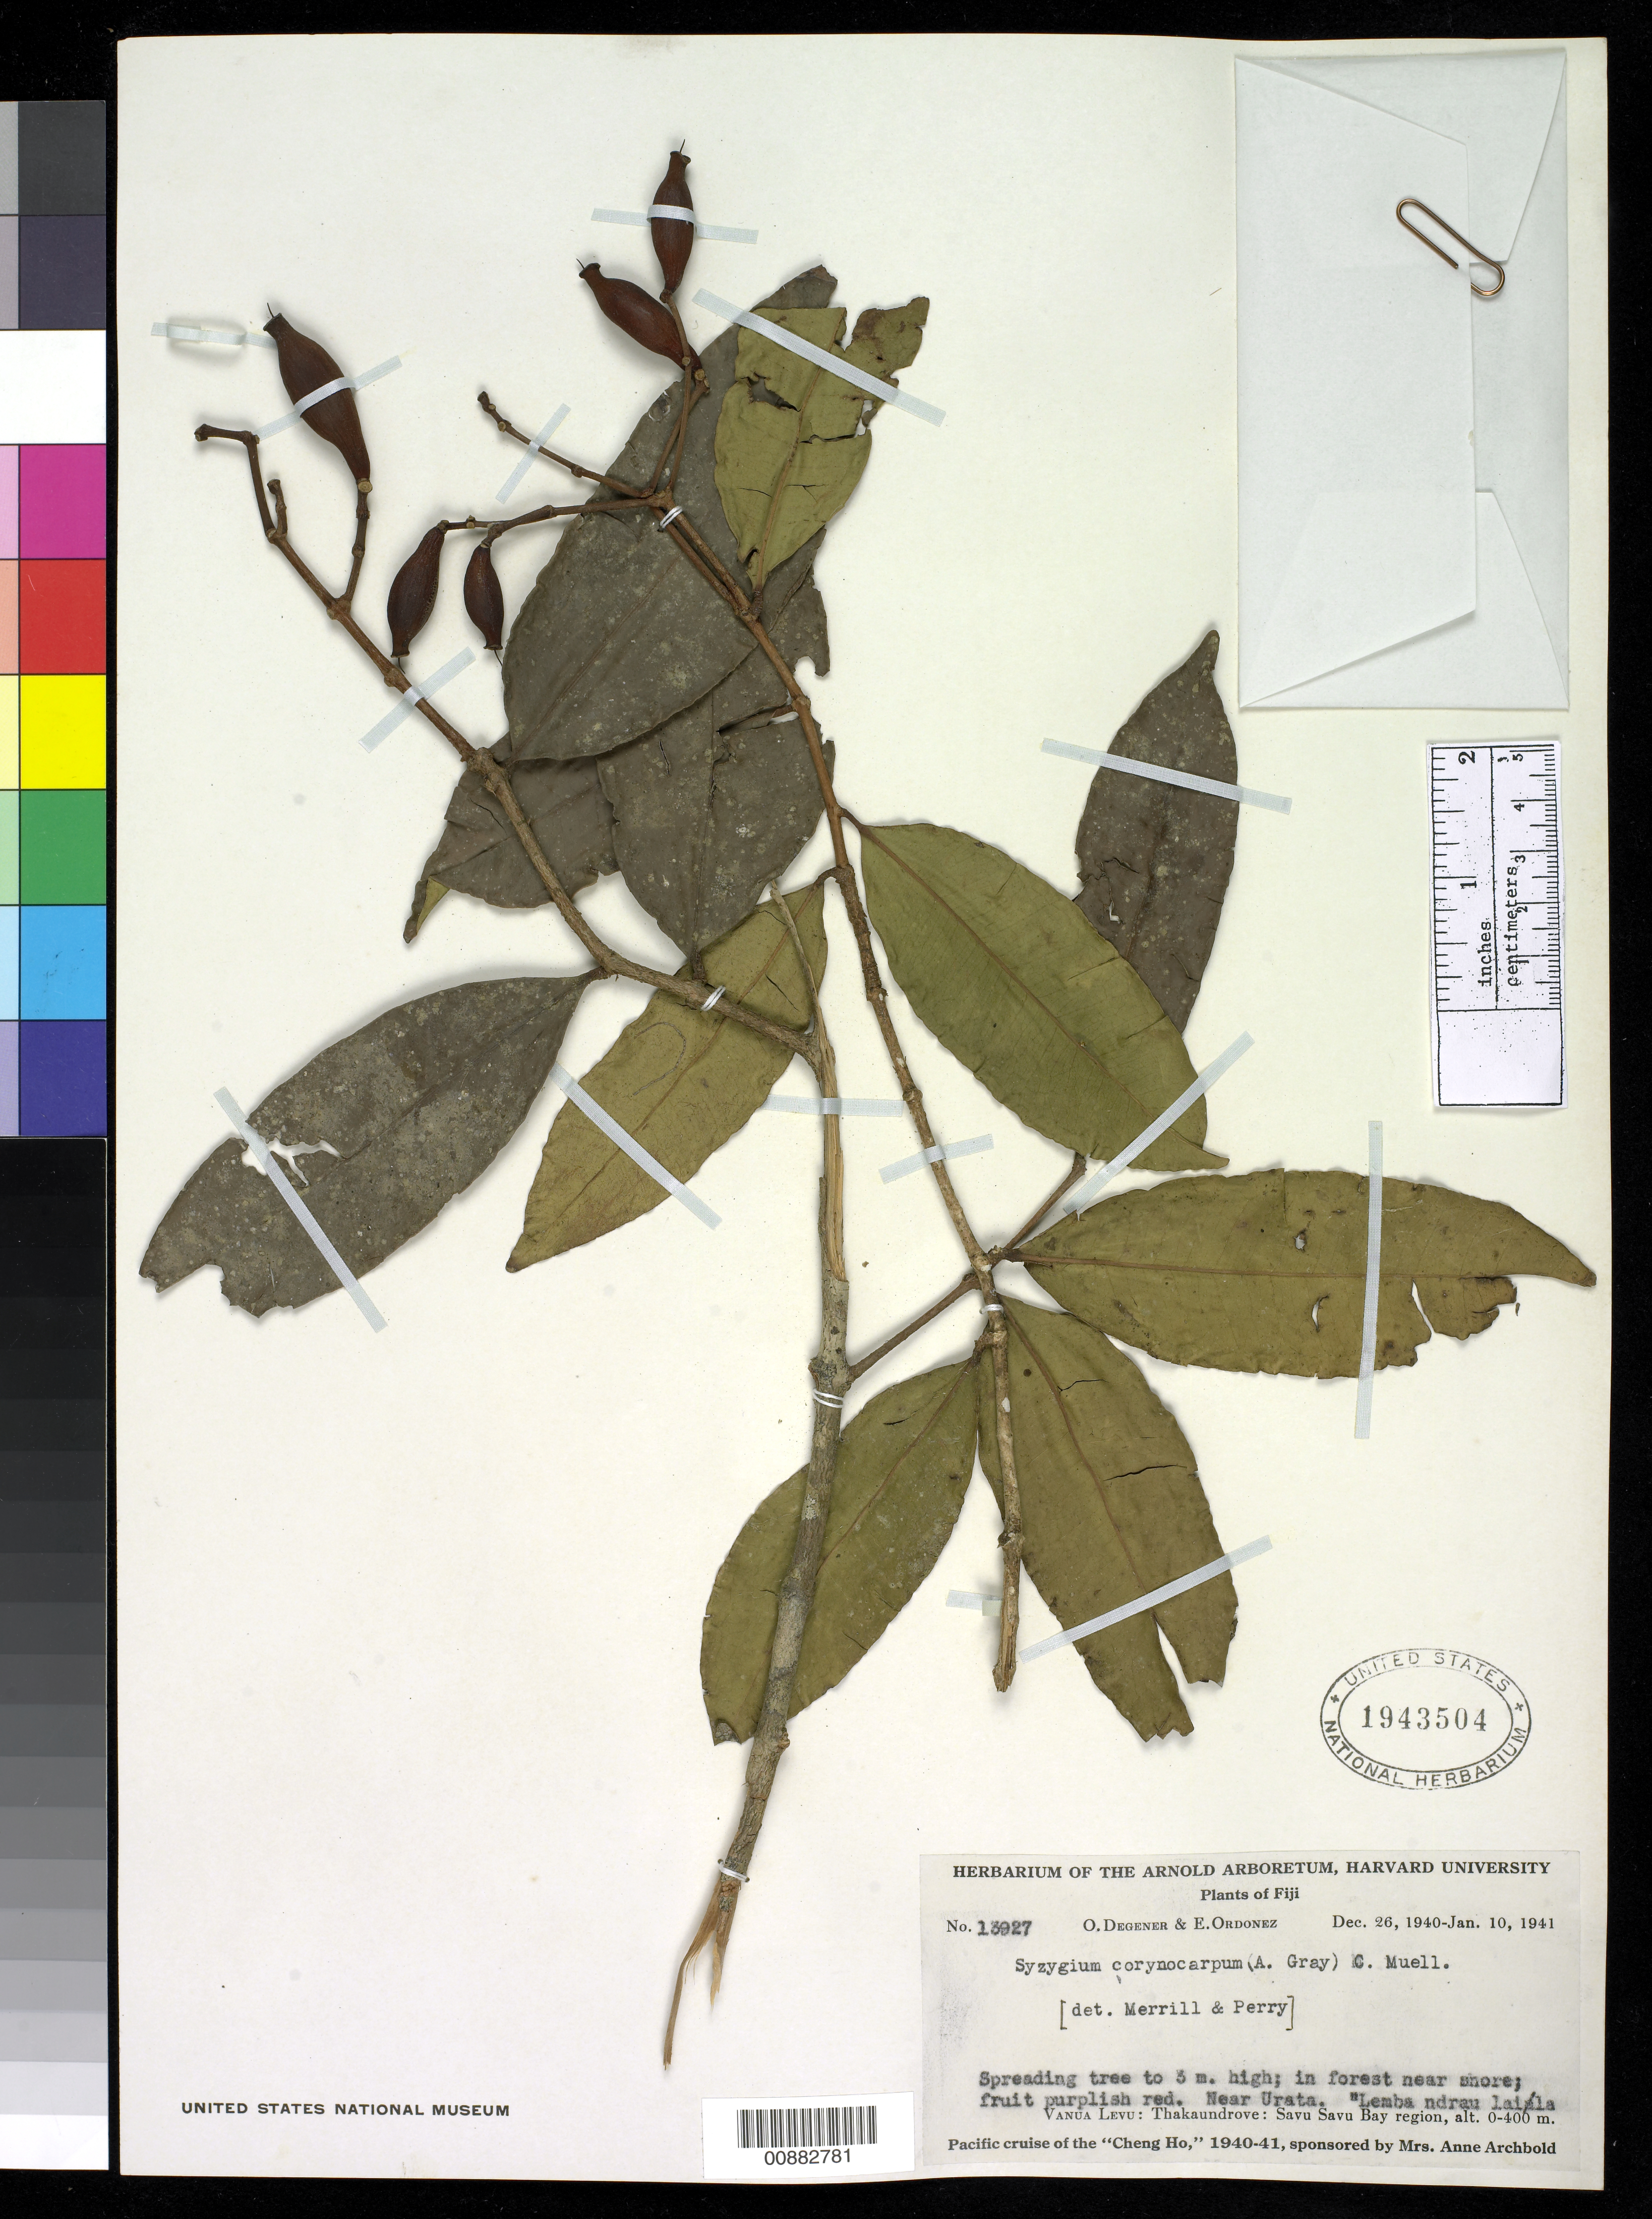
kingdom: Plantae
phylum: Tracheophyta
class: Magnoliopsida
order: Myrtales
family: Myrtaceae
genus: Syzygium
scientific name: Syzygium corynocarpum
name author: (A. Gray) Müll. Stuttg.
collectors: O. Degener & E. Ordonez.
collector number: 13927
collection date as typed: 26 Dec 1940 to 10 Jan 1941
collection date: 1940-12-26/1941-01-10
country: Fiji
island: Vanua Levu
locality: Thakaundrove: Savu Savu Bay region, Mbalnga River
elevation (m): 0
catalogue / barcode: US 1943504